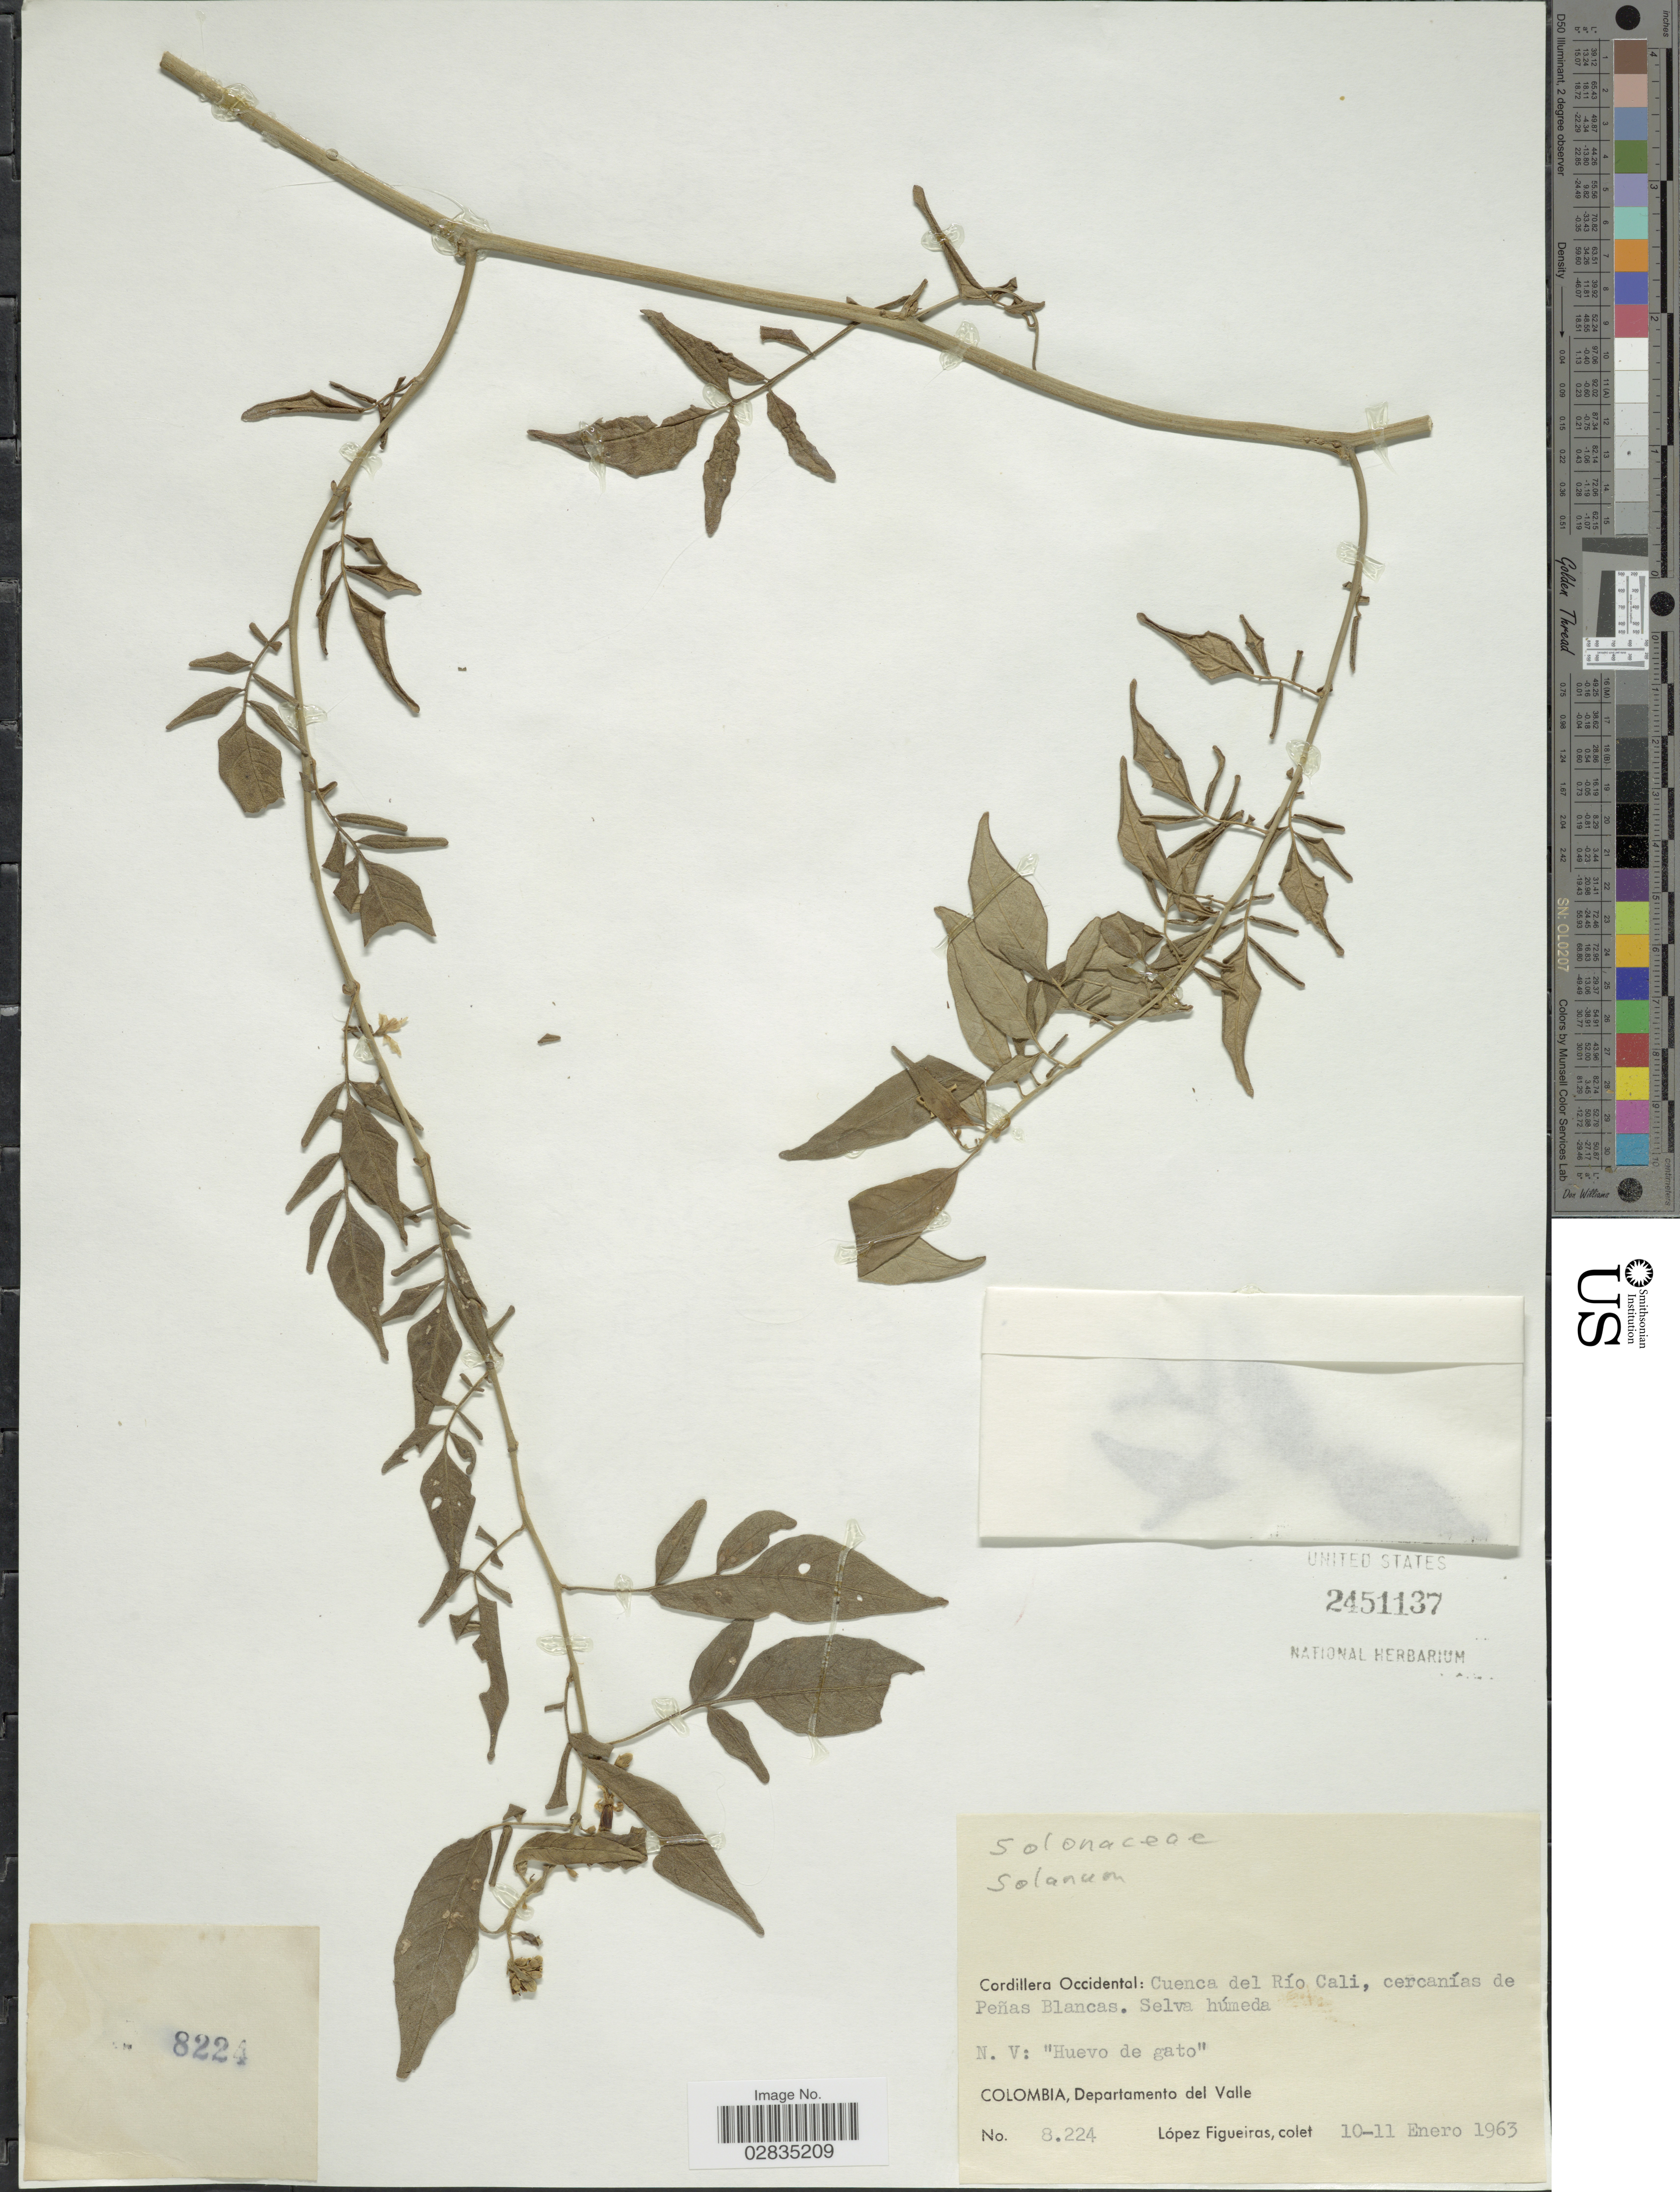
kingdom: Plantae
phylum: Tracheophyta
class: Magnoliopsida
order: Solanales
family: Solanaceae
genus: Solanum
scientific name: Solanum sp.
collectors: M. López Figueiras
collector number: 8224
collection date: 1963-01-10/1963-01-11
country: Colombia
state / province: Valle del Cauca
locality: Cordillera Occidental: Cuenca del Río Cali, cercanías de Peñas Blancas, Departamento del Valle.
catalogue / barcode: US 2451137